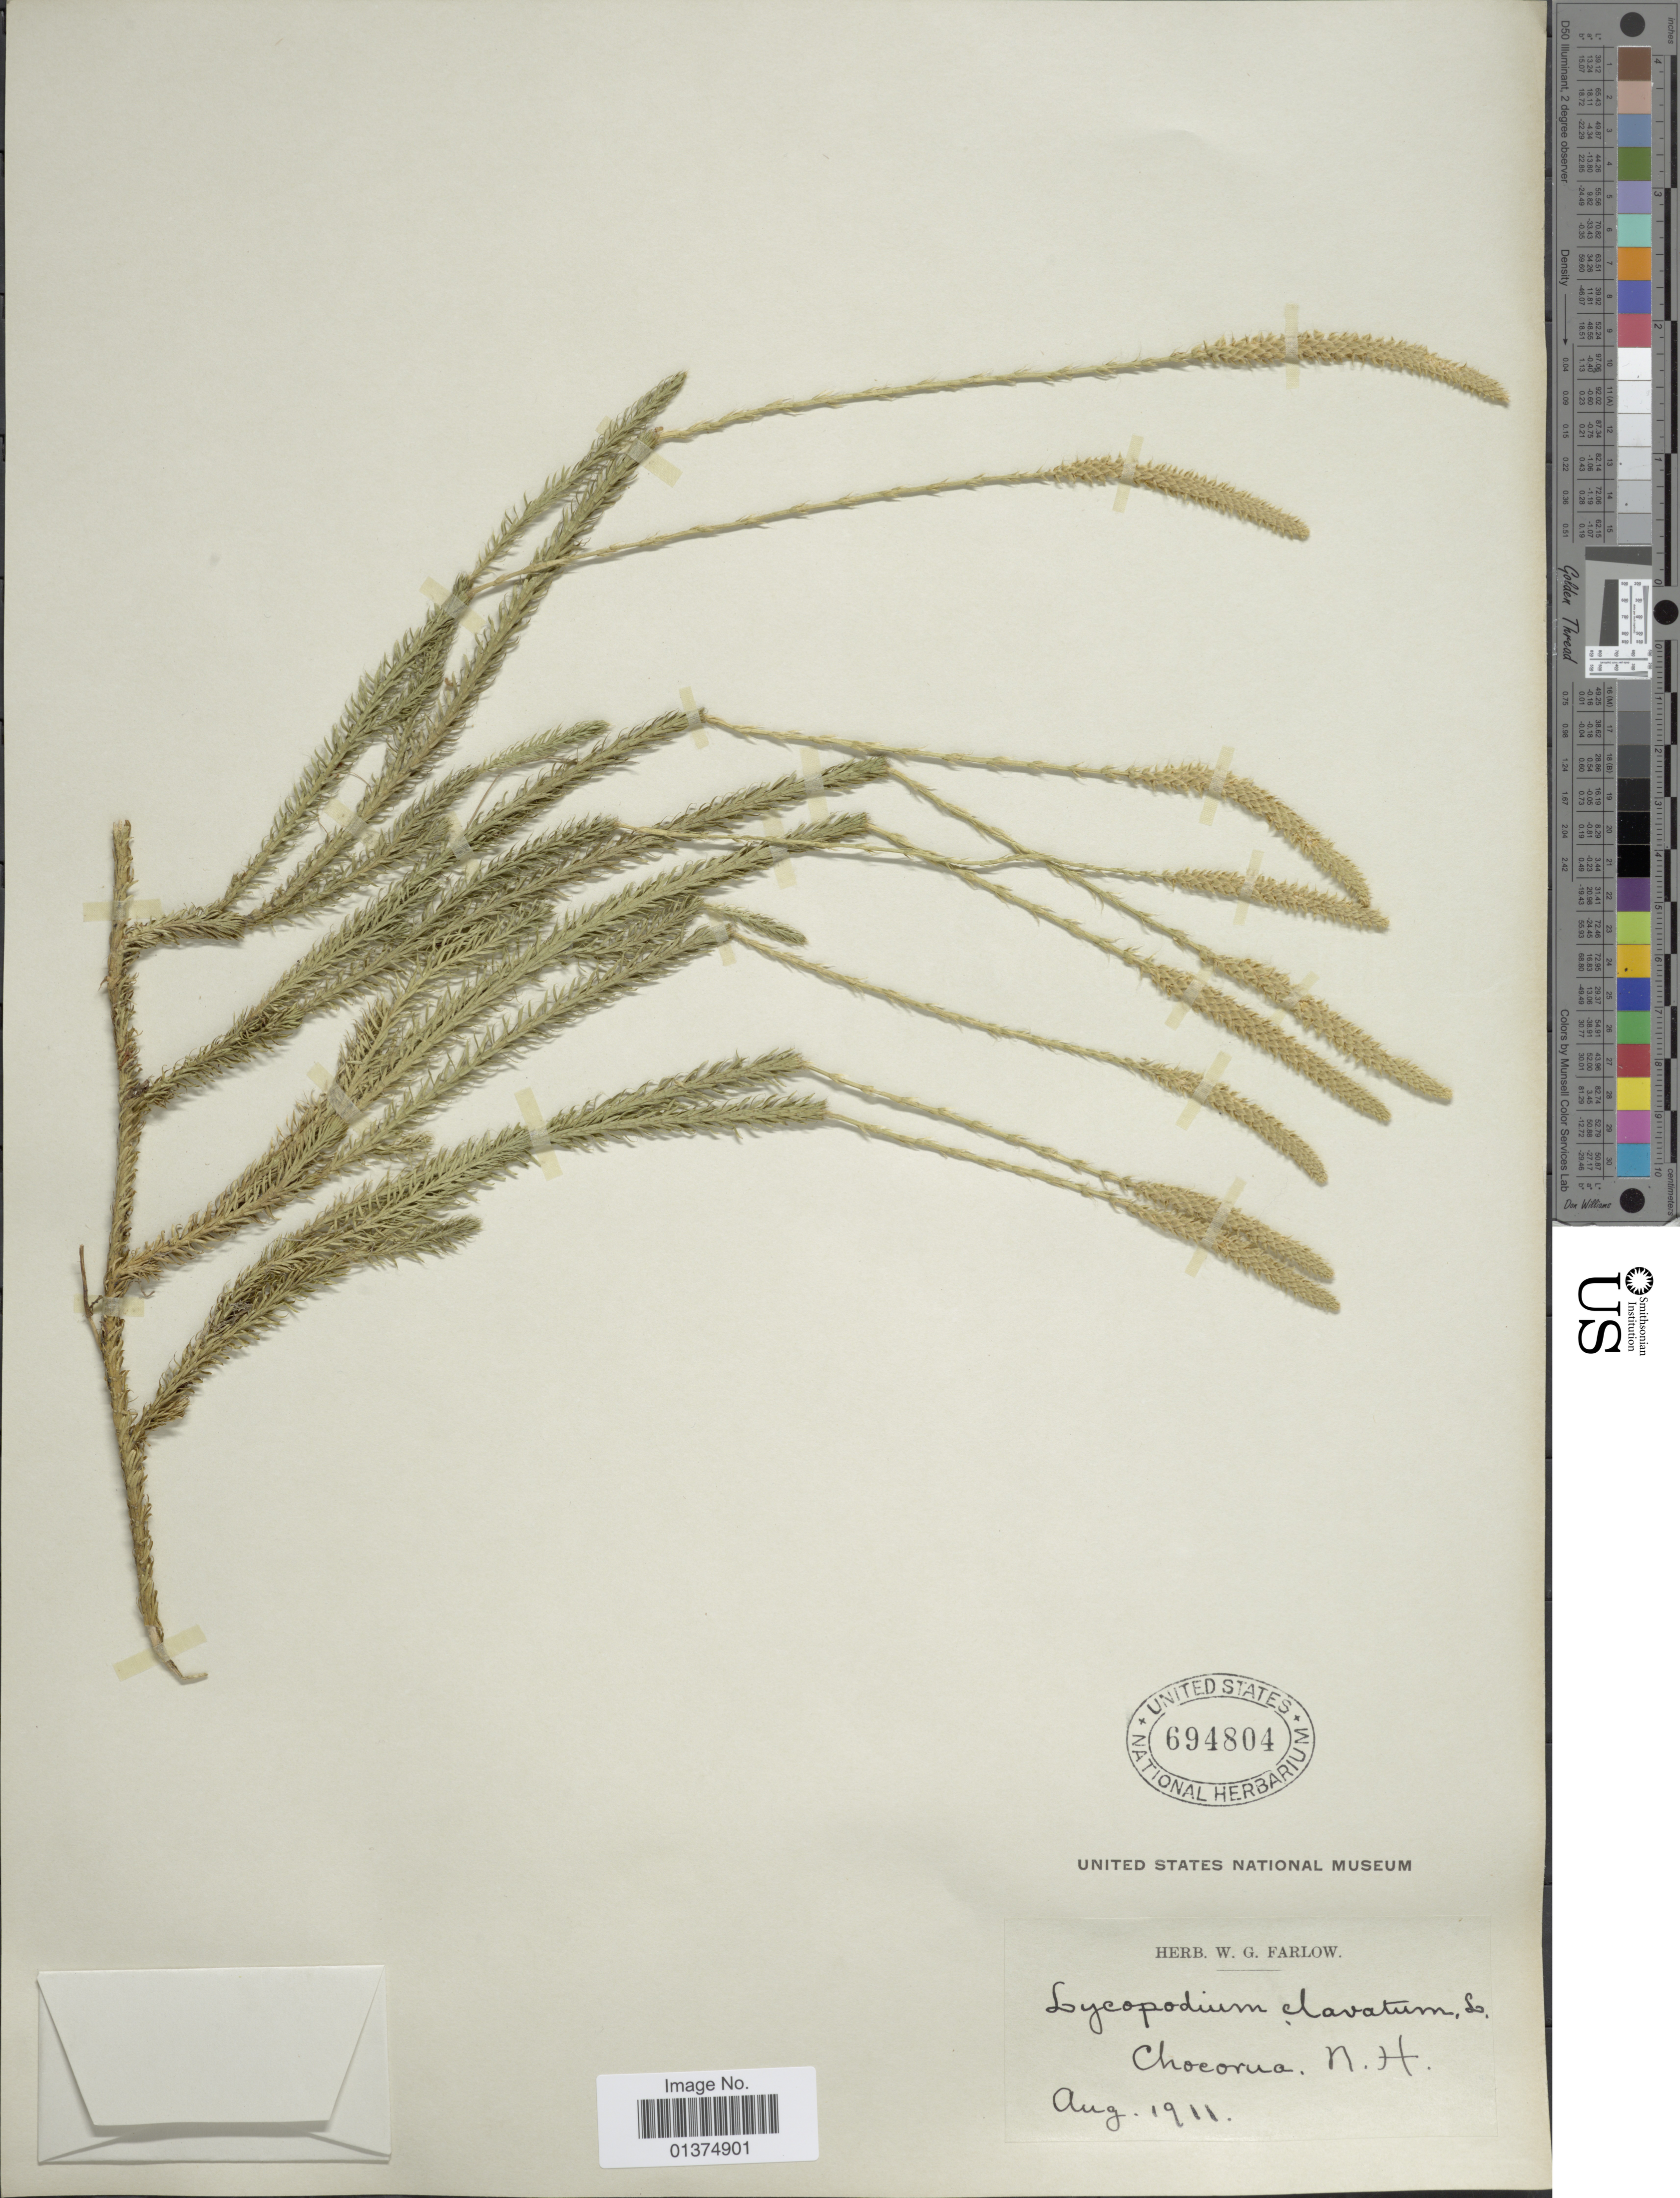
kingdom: Plantae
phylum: Tracheophyta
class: Lycopodiopsida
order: Lycopodiales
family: Lycopodiaceae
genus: Lycopodium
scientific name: Lycopodium lagopus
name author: Zinserl. ex Kuzen.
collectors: W. G. Farlow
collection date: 1911-08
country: United States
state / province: New Hampshire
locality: Chocorua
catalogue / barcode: US 694804